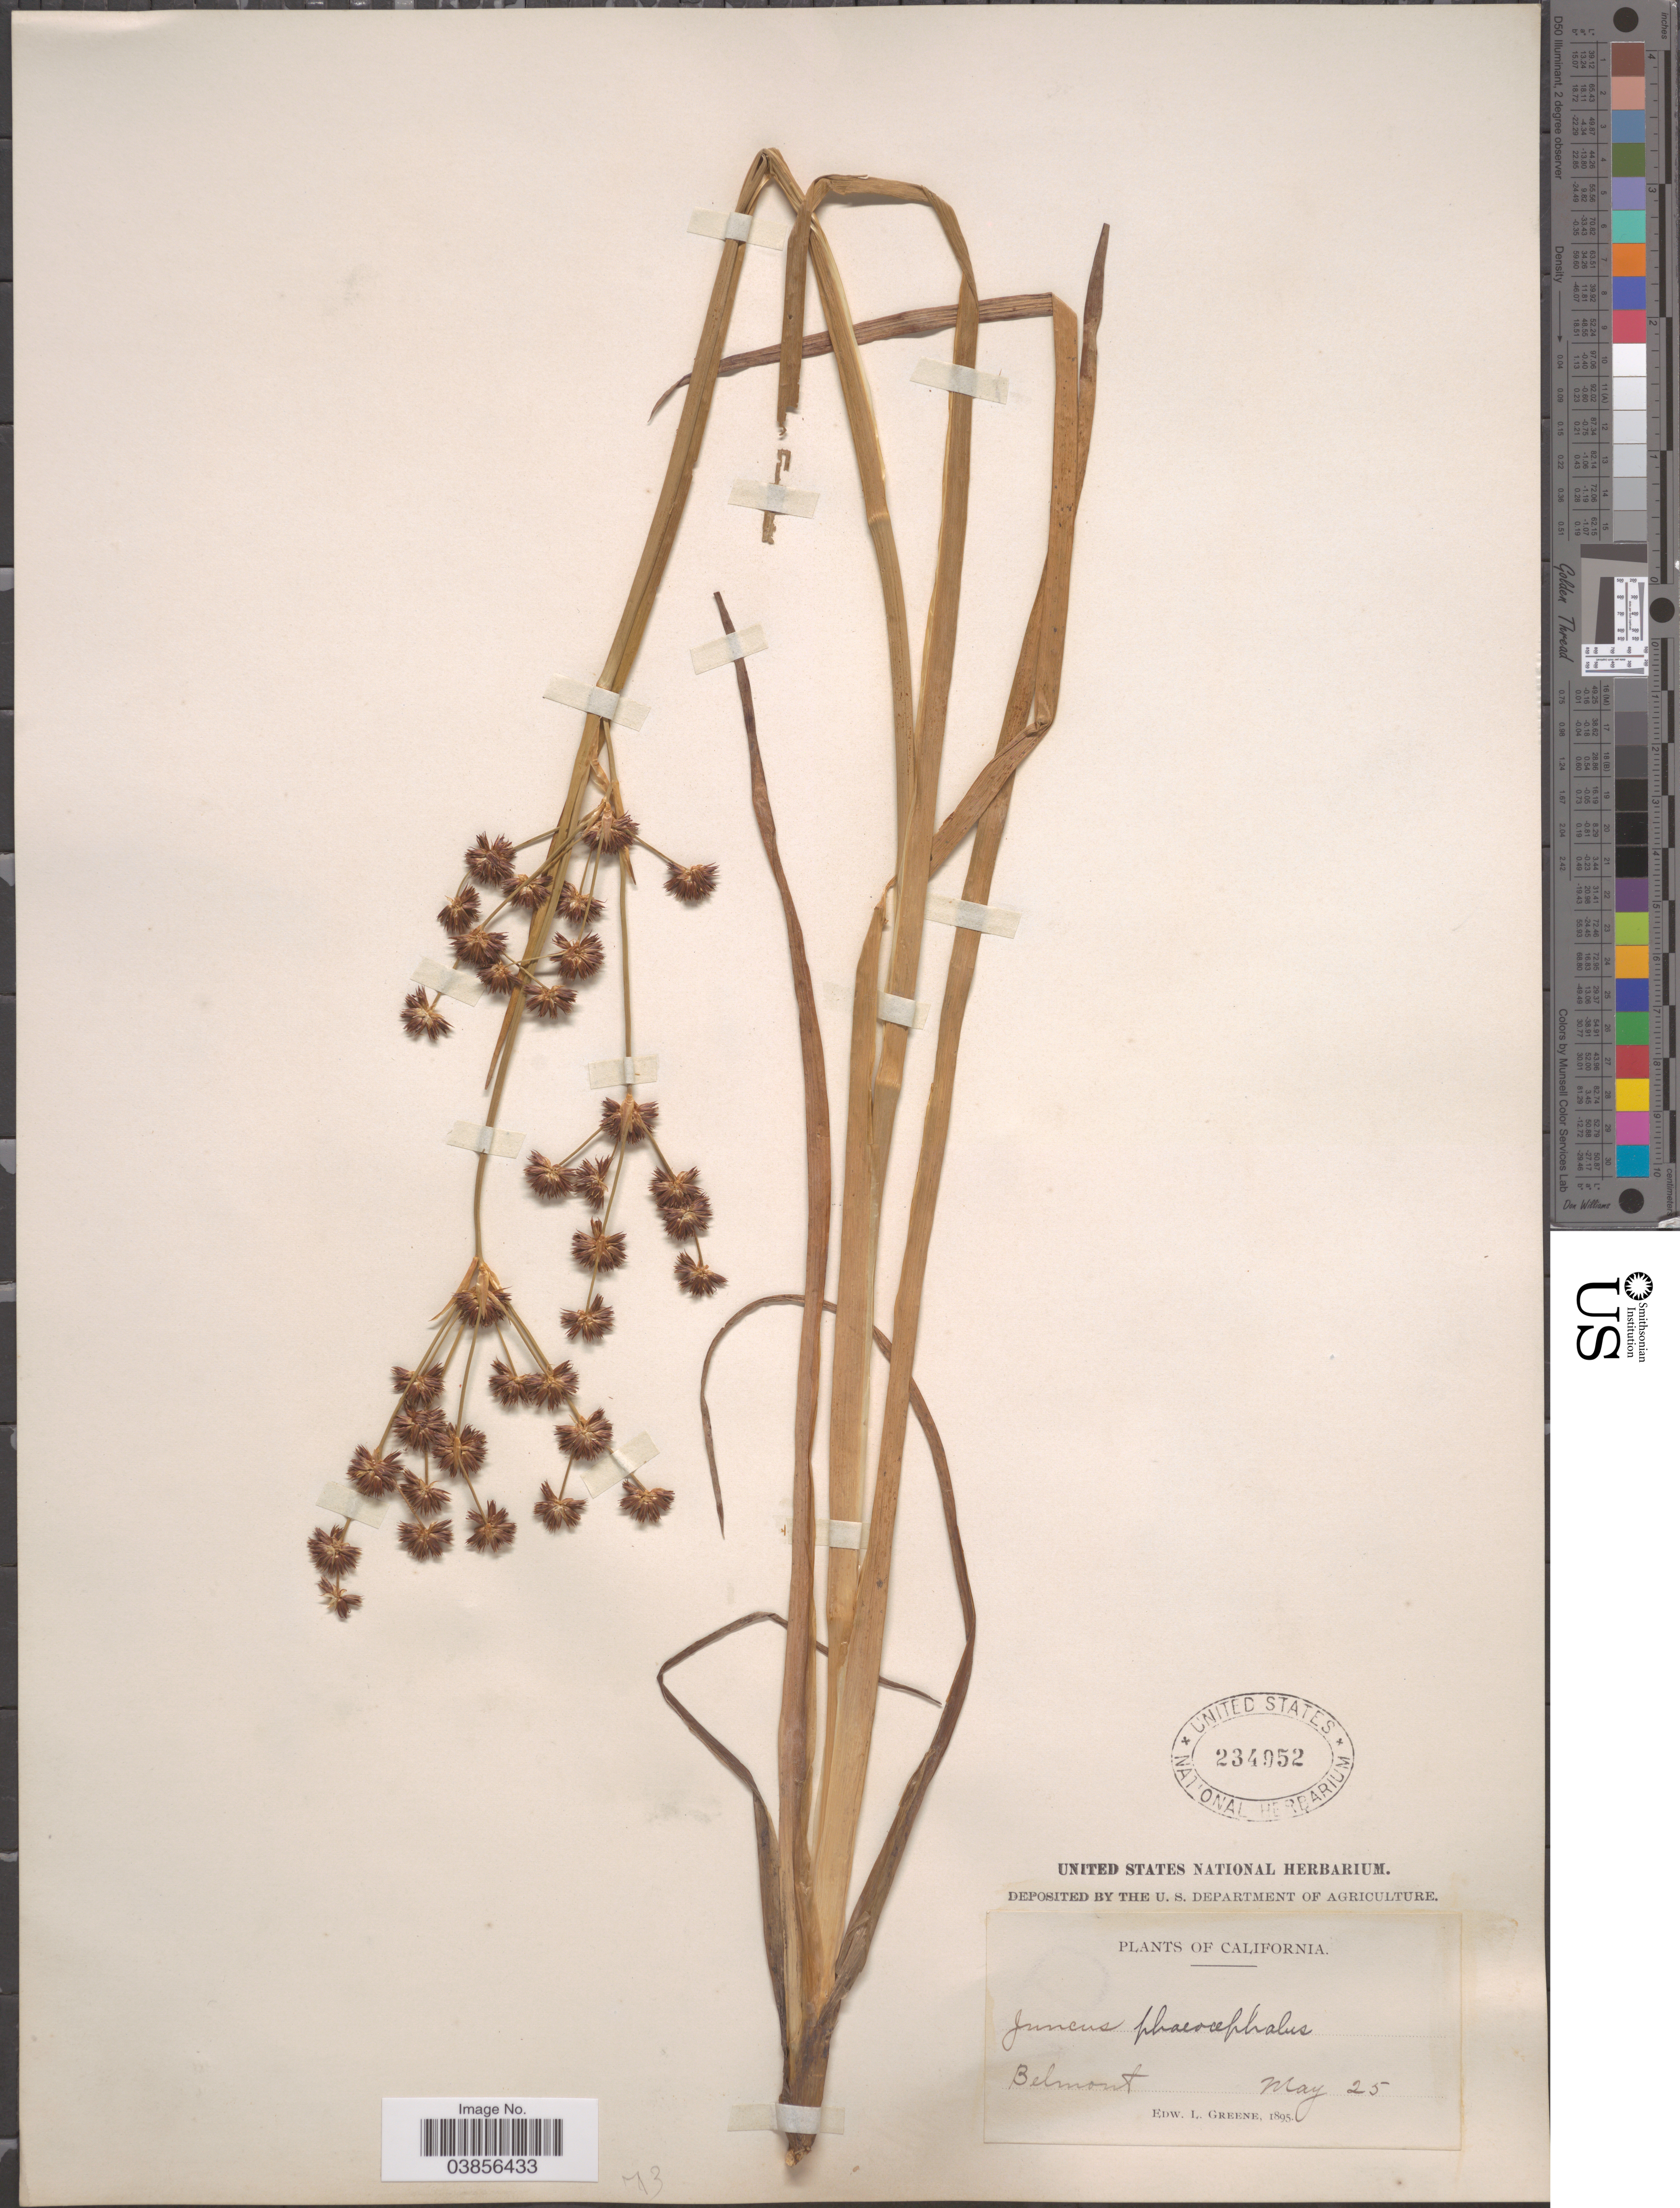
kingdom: Plantae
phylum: Tracheophyta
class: Liliopsida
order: Poales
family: Juncaceae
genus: Juncus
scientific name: Juncus phaeocephalus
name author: Engelm.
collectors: E. L. Greene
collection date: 1895-05-25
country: United States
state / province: California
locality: Belmont.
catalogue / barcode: US 234952